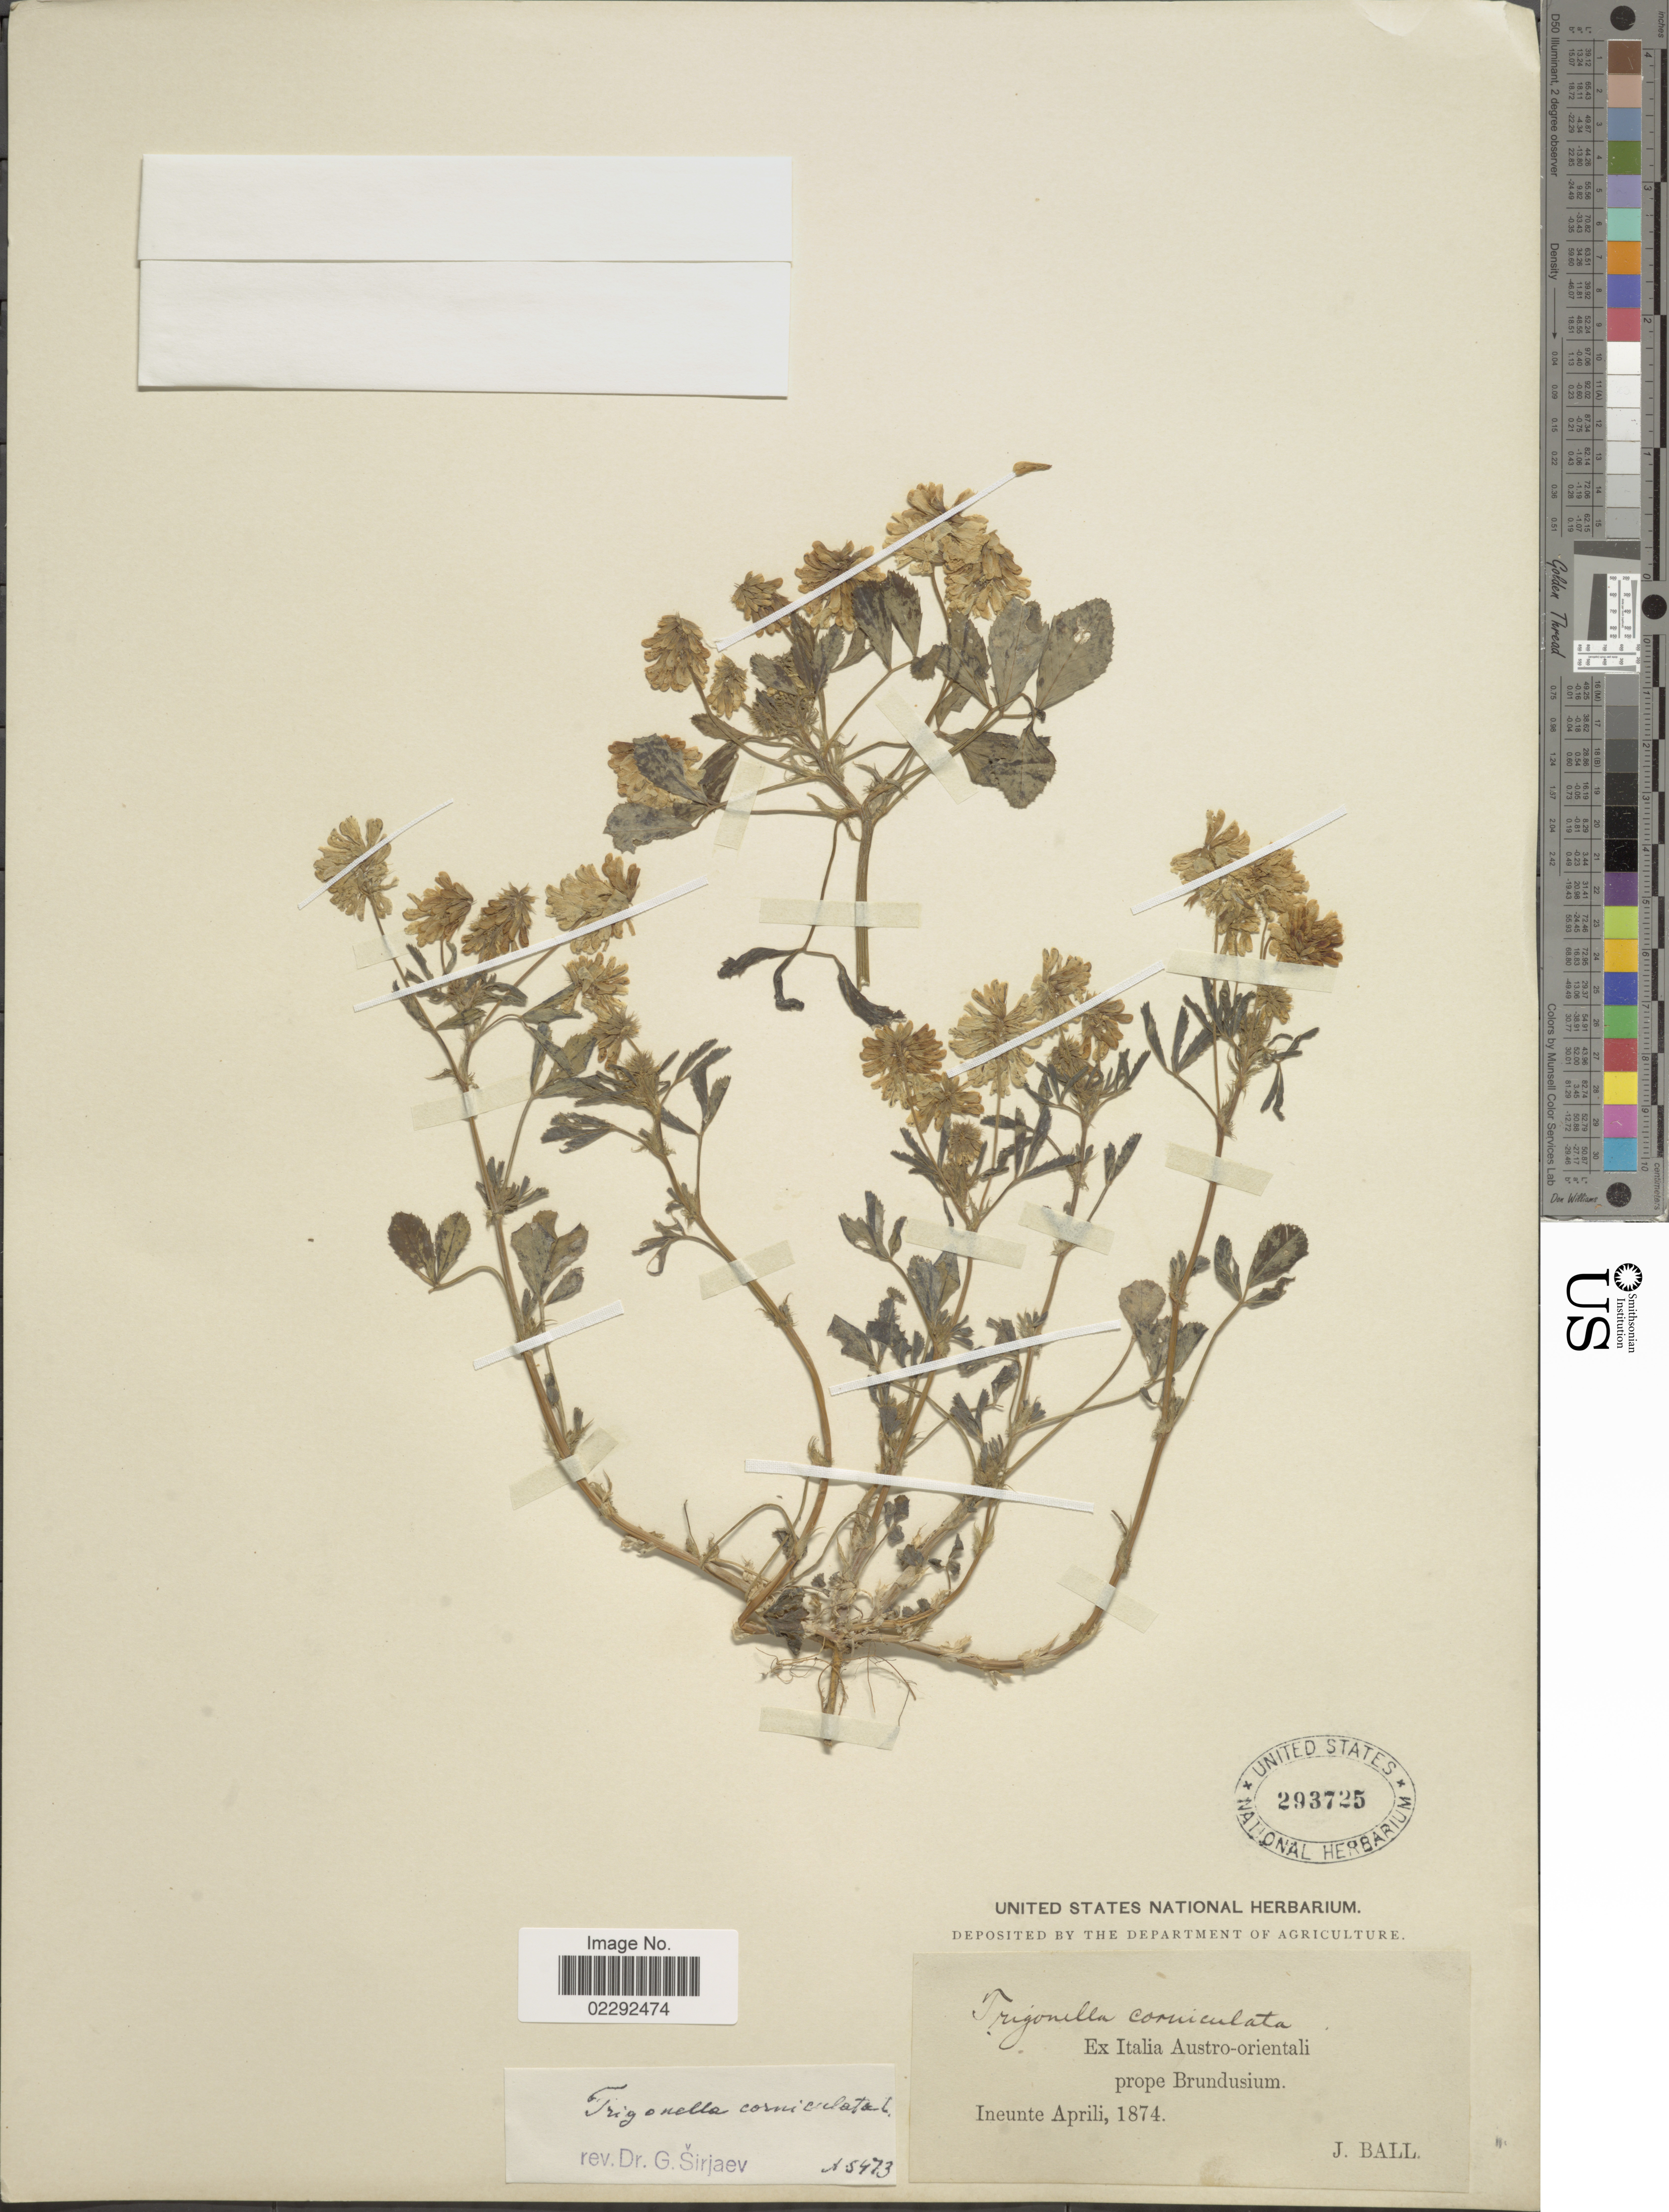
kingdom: Plantae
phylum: Tracheophyta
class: Magnoliopsida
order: Fabales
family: Fabaceae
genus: Trigonella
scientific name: Trigonella corniculata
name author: Sibth. & Sm.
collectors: J. Ball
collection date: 1874-04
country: Italy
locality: Italia Austro-orientali prope Brundusium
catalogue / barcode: US 293725